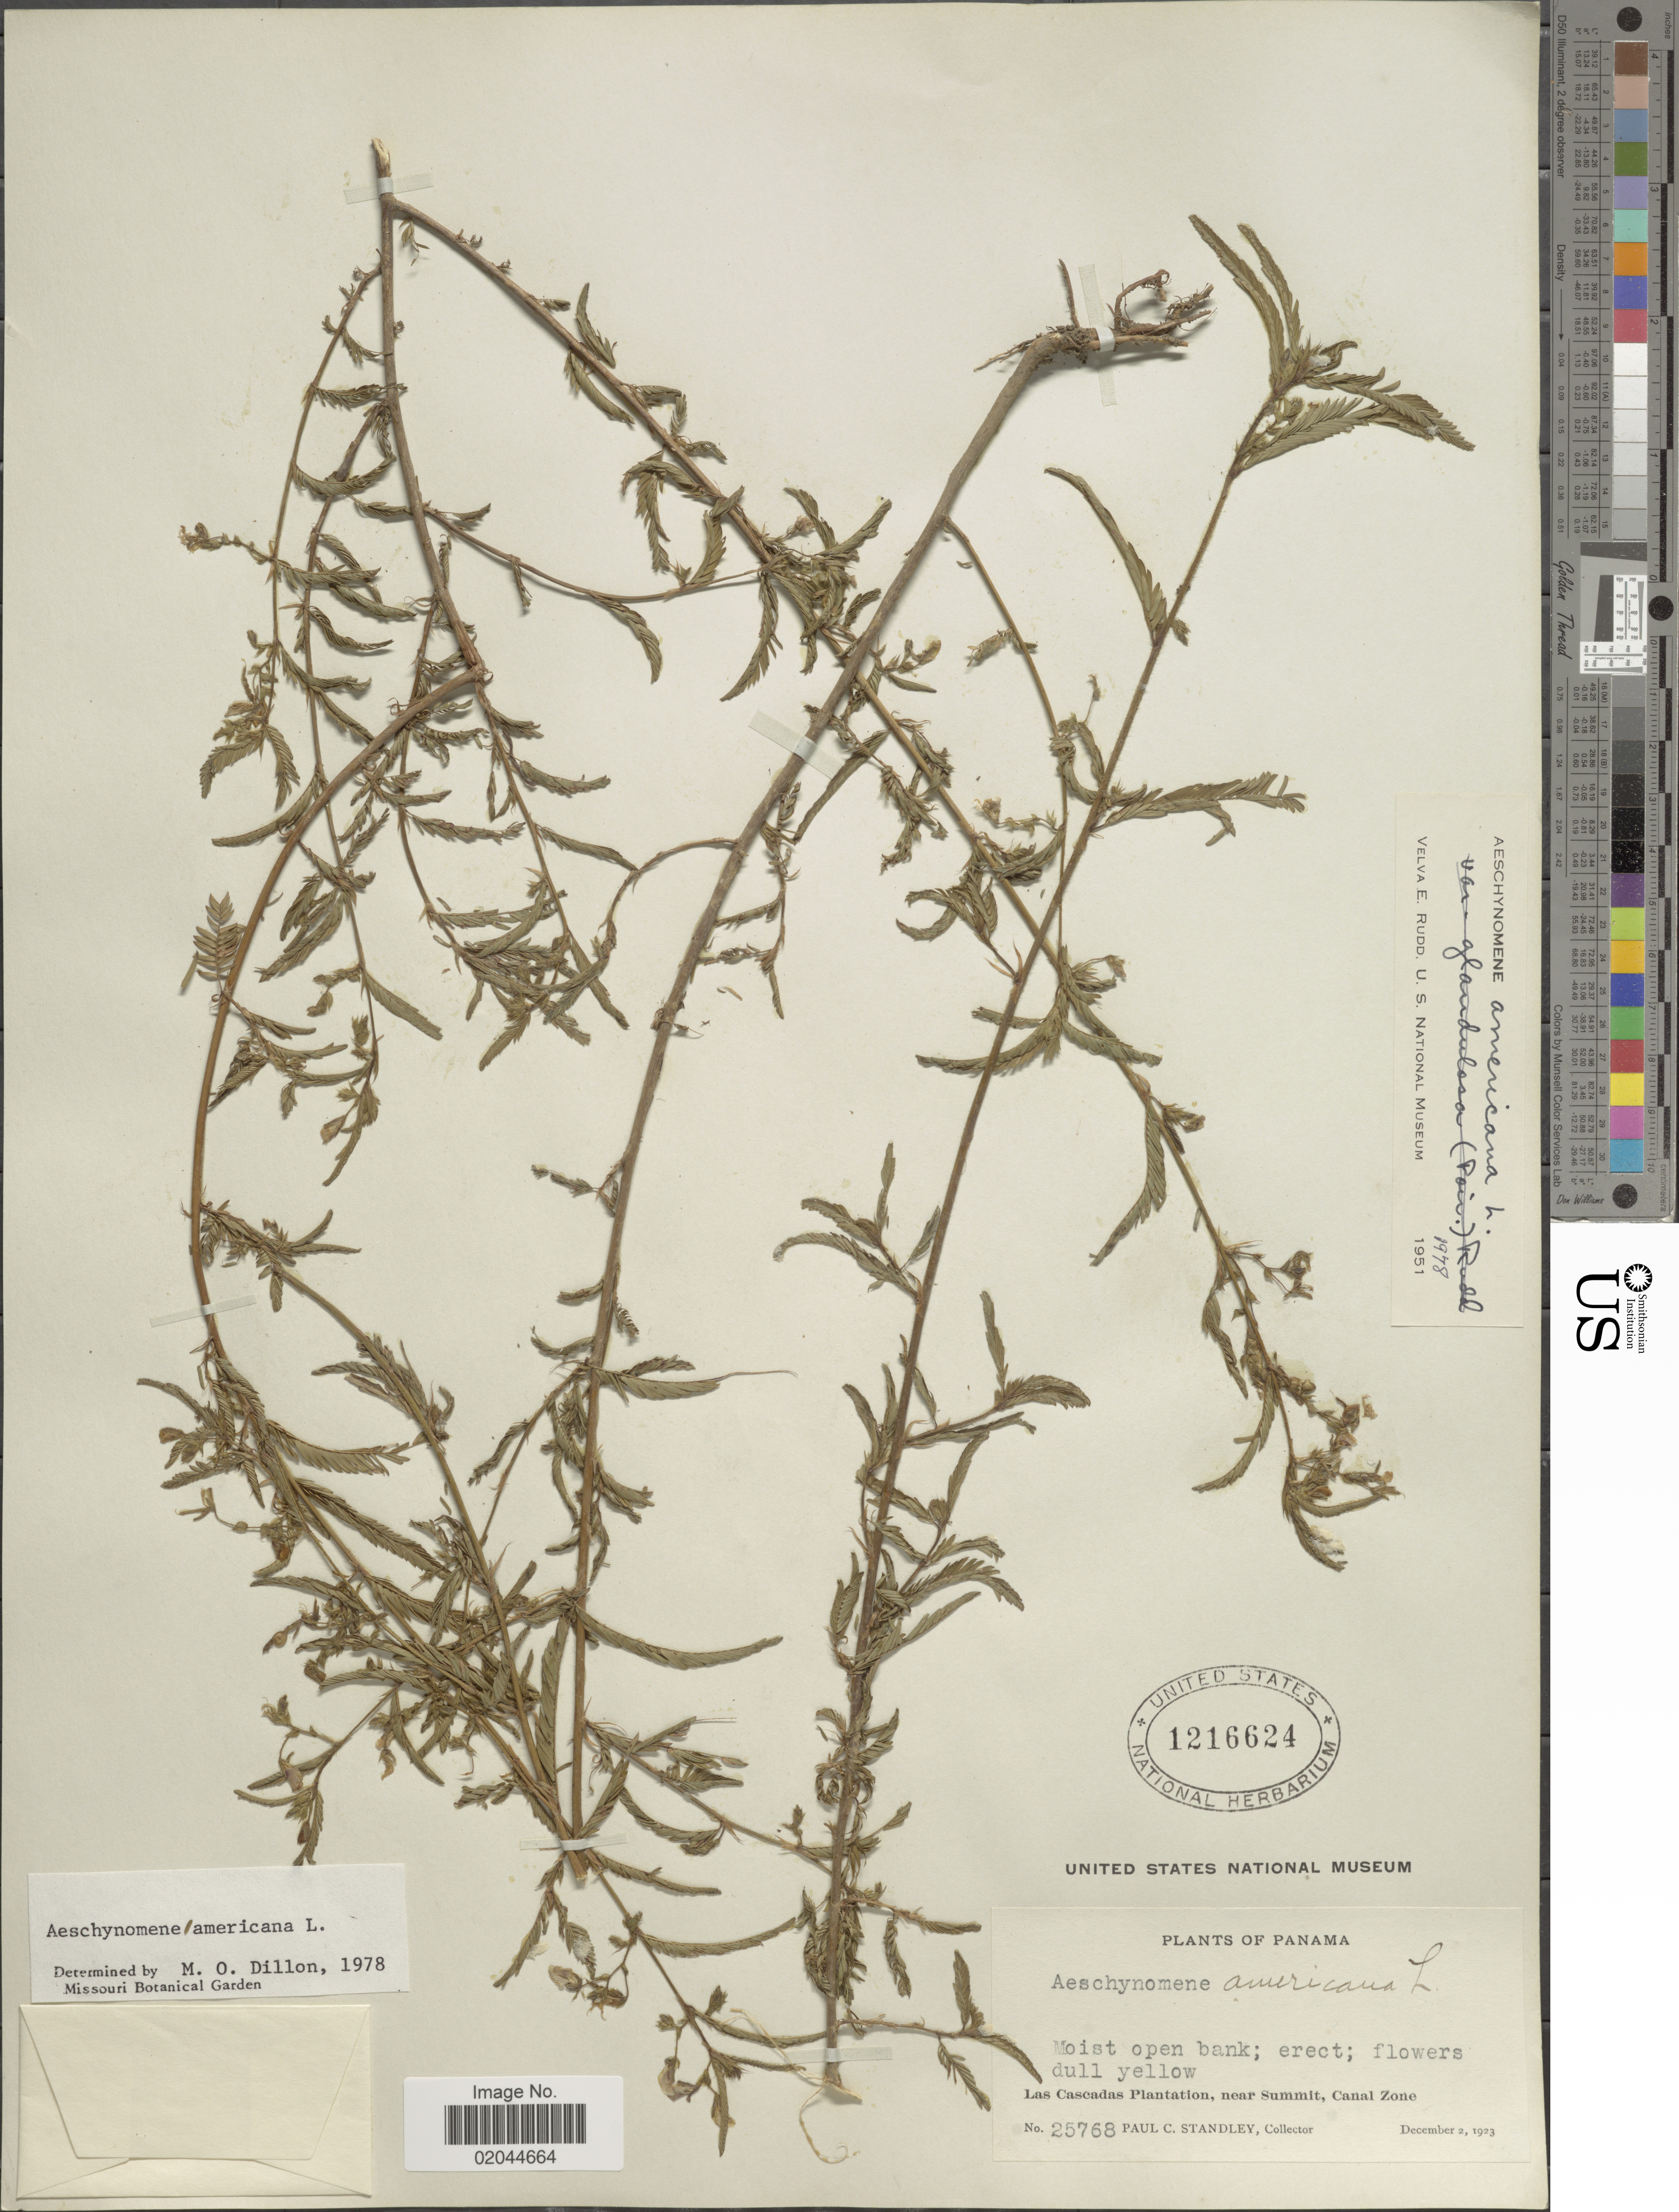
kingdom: Plantae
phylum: Tracheophyta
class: Magnoliopsida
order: Fabales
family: Fabaceae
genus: Aeschynomene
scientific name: Aeschynomene americana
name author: L.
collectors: P. C. Standley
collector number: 25768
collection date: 1923-12-02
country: Panama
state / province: Colón / Panamá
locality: Moist open bank, Las Cascadas Plantation, near Summit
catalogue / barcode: US 1216624